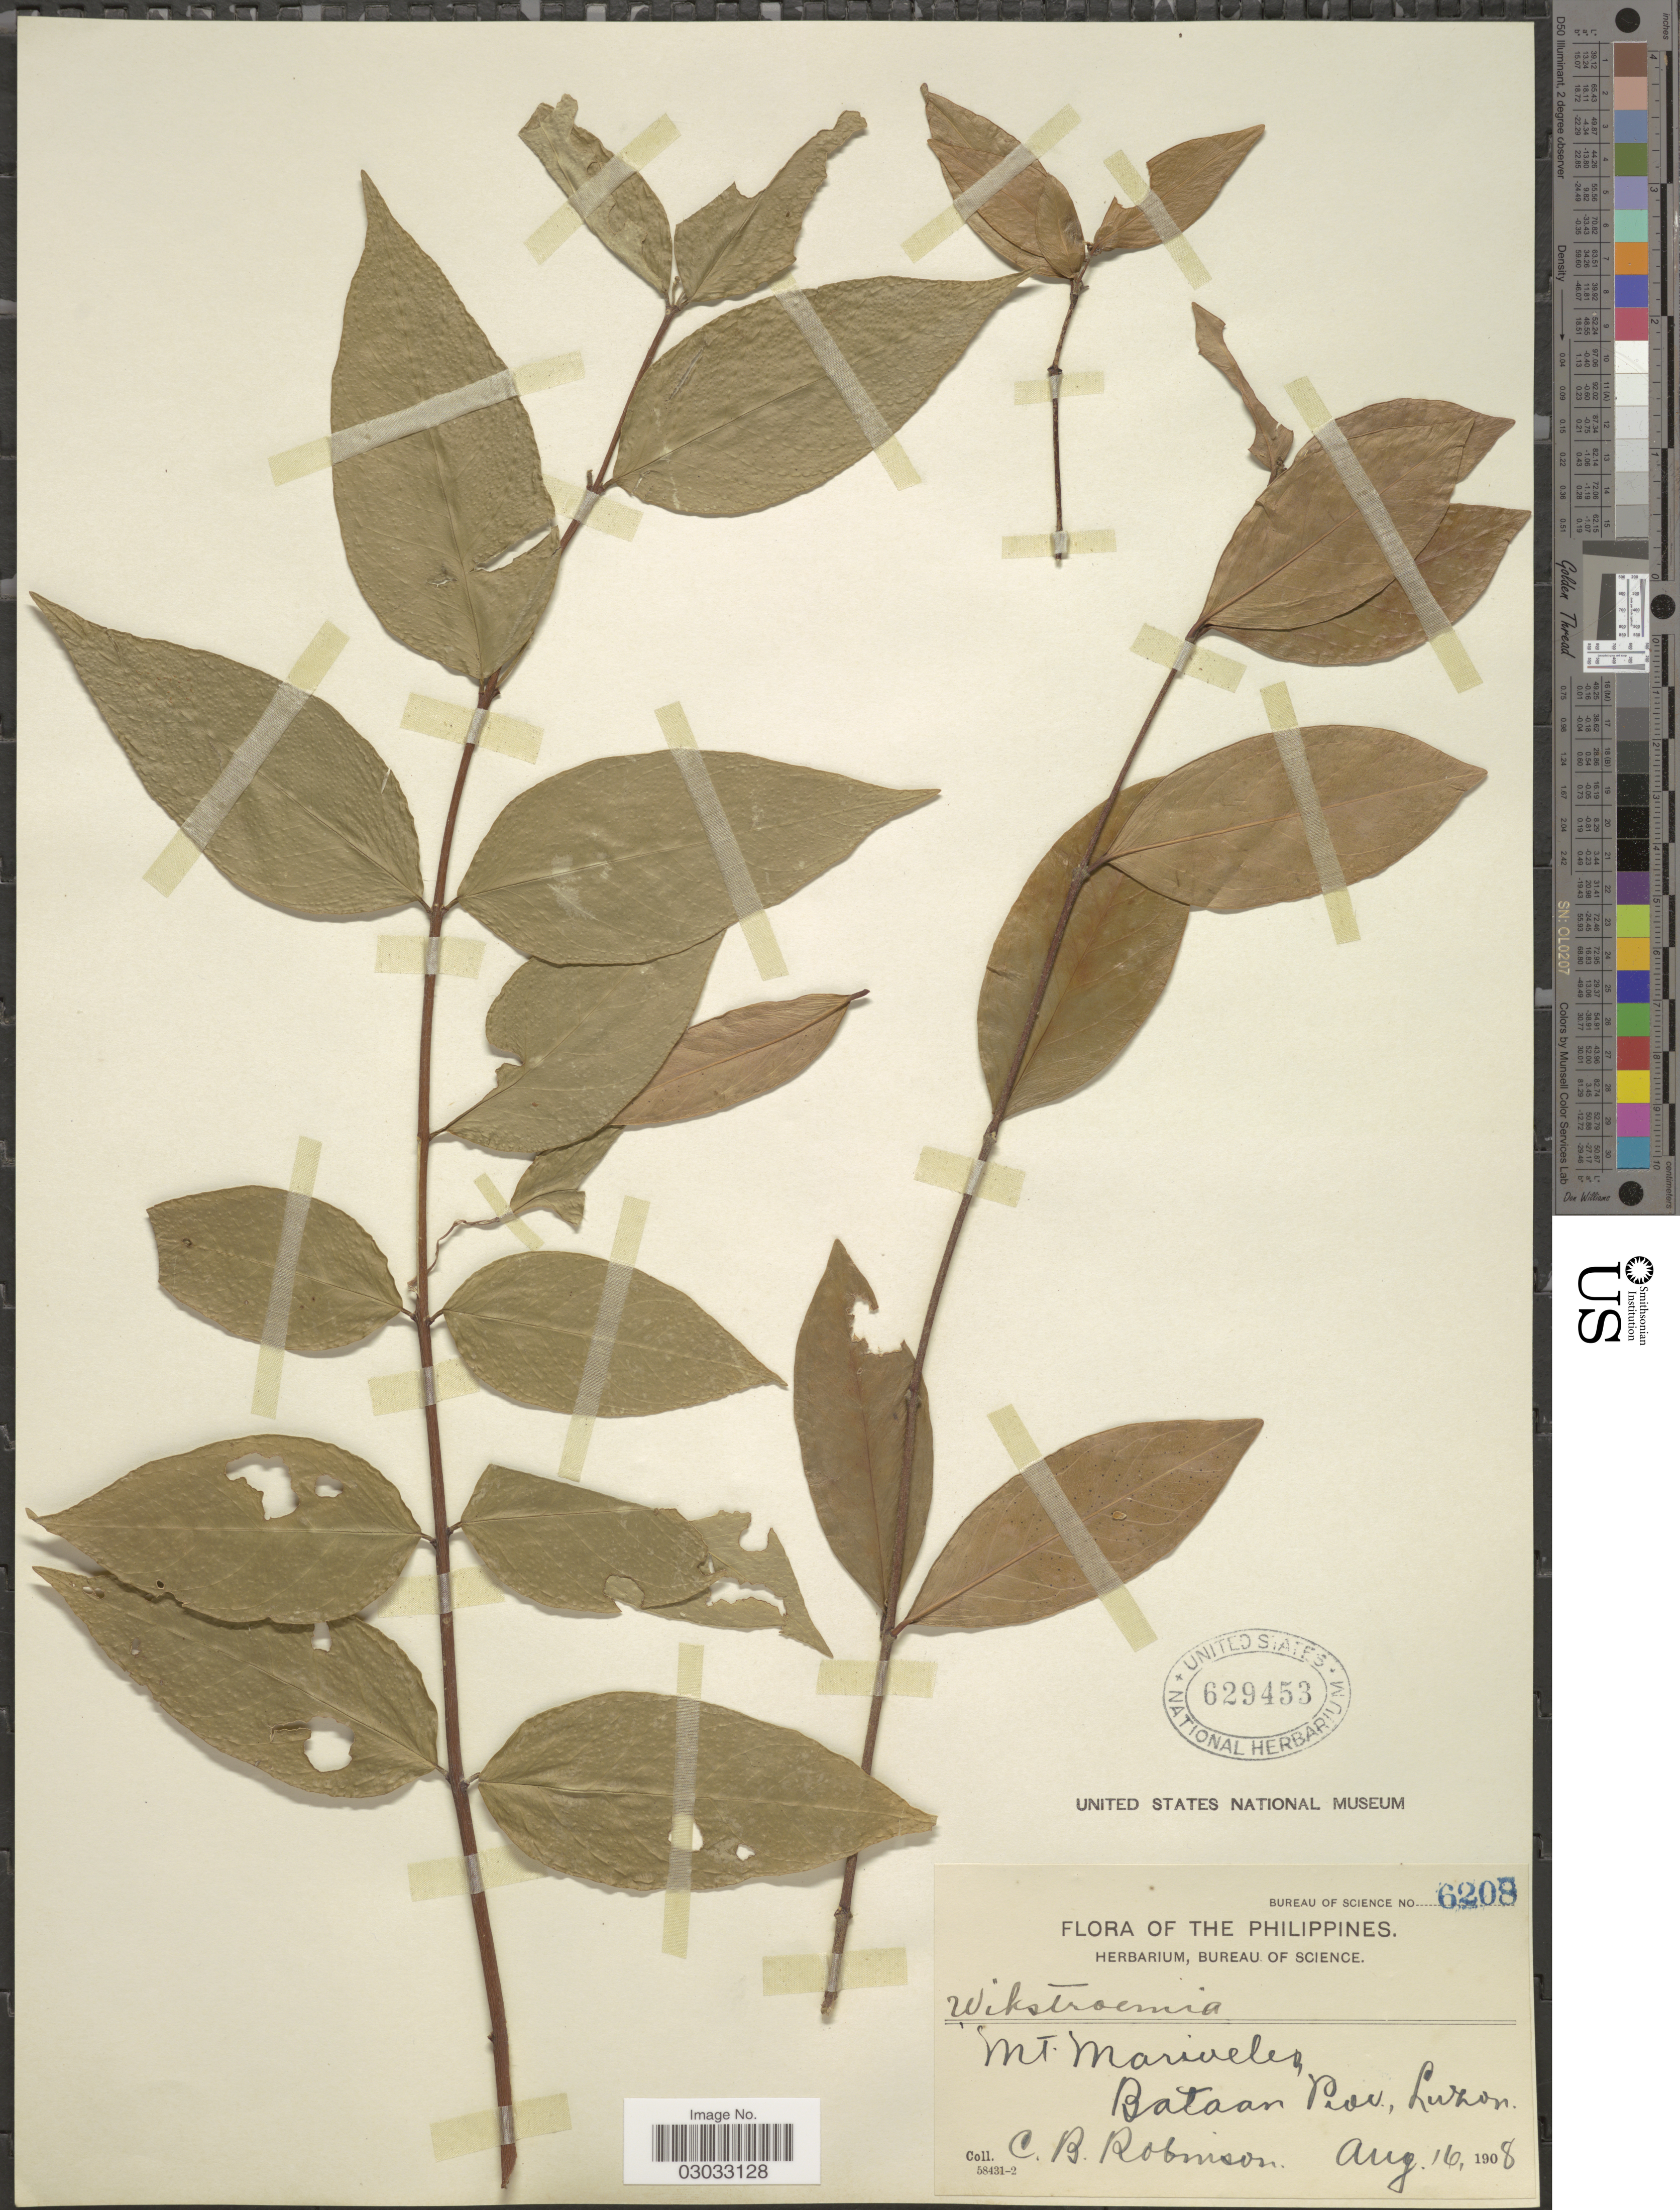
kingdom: Plantae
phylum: Tracheophyta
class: Magnoliopsida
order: Malvales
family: Thymelaeaceae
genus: Wikstroemia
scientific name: Wikstroemia sp.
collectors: C. Robinson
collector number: Bureau of science 6208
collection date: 1908-08-16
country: Philippines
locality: Mt. Mariveles, Bataan Prov., Luzon.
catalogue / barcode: US 629453